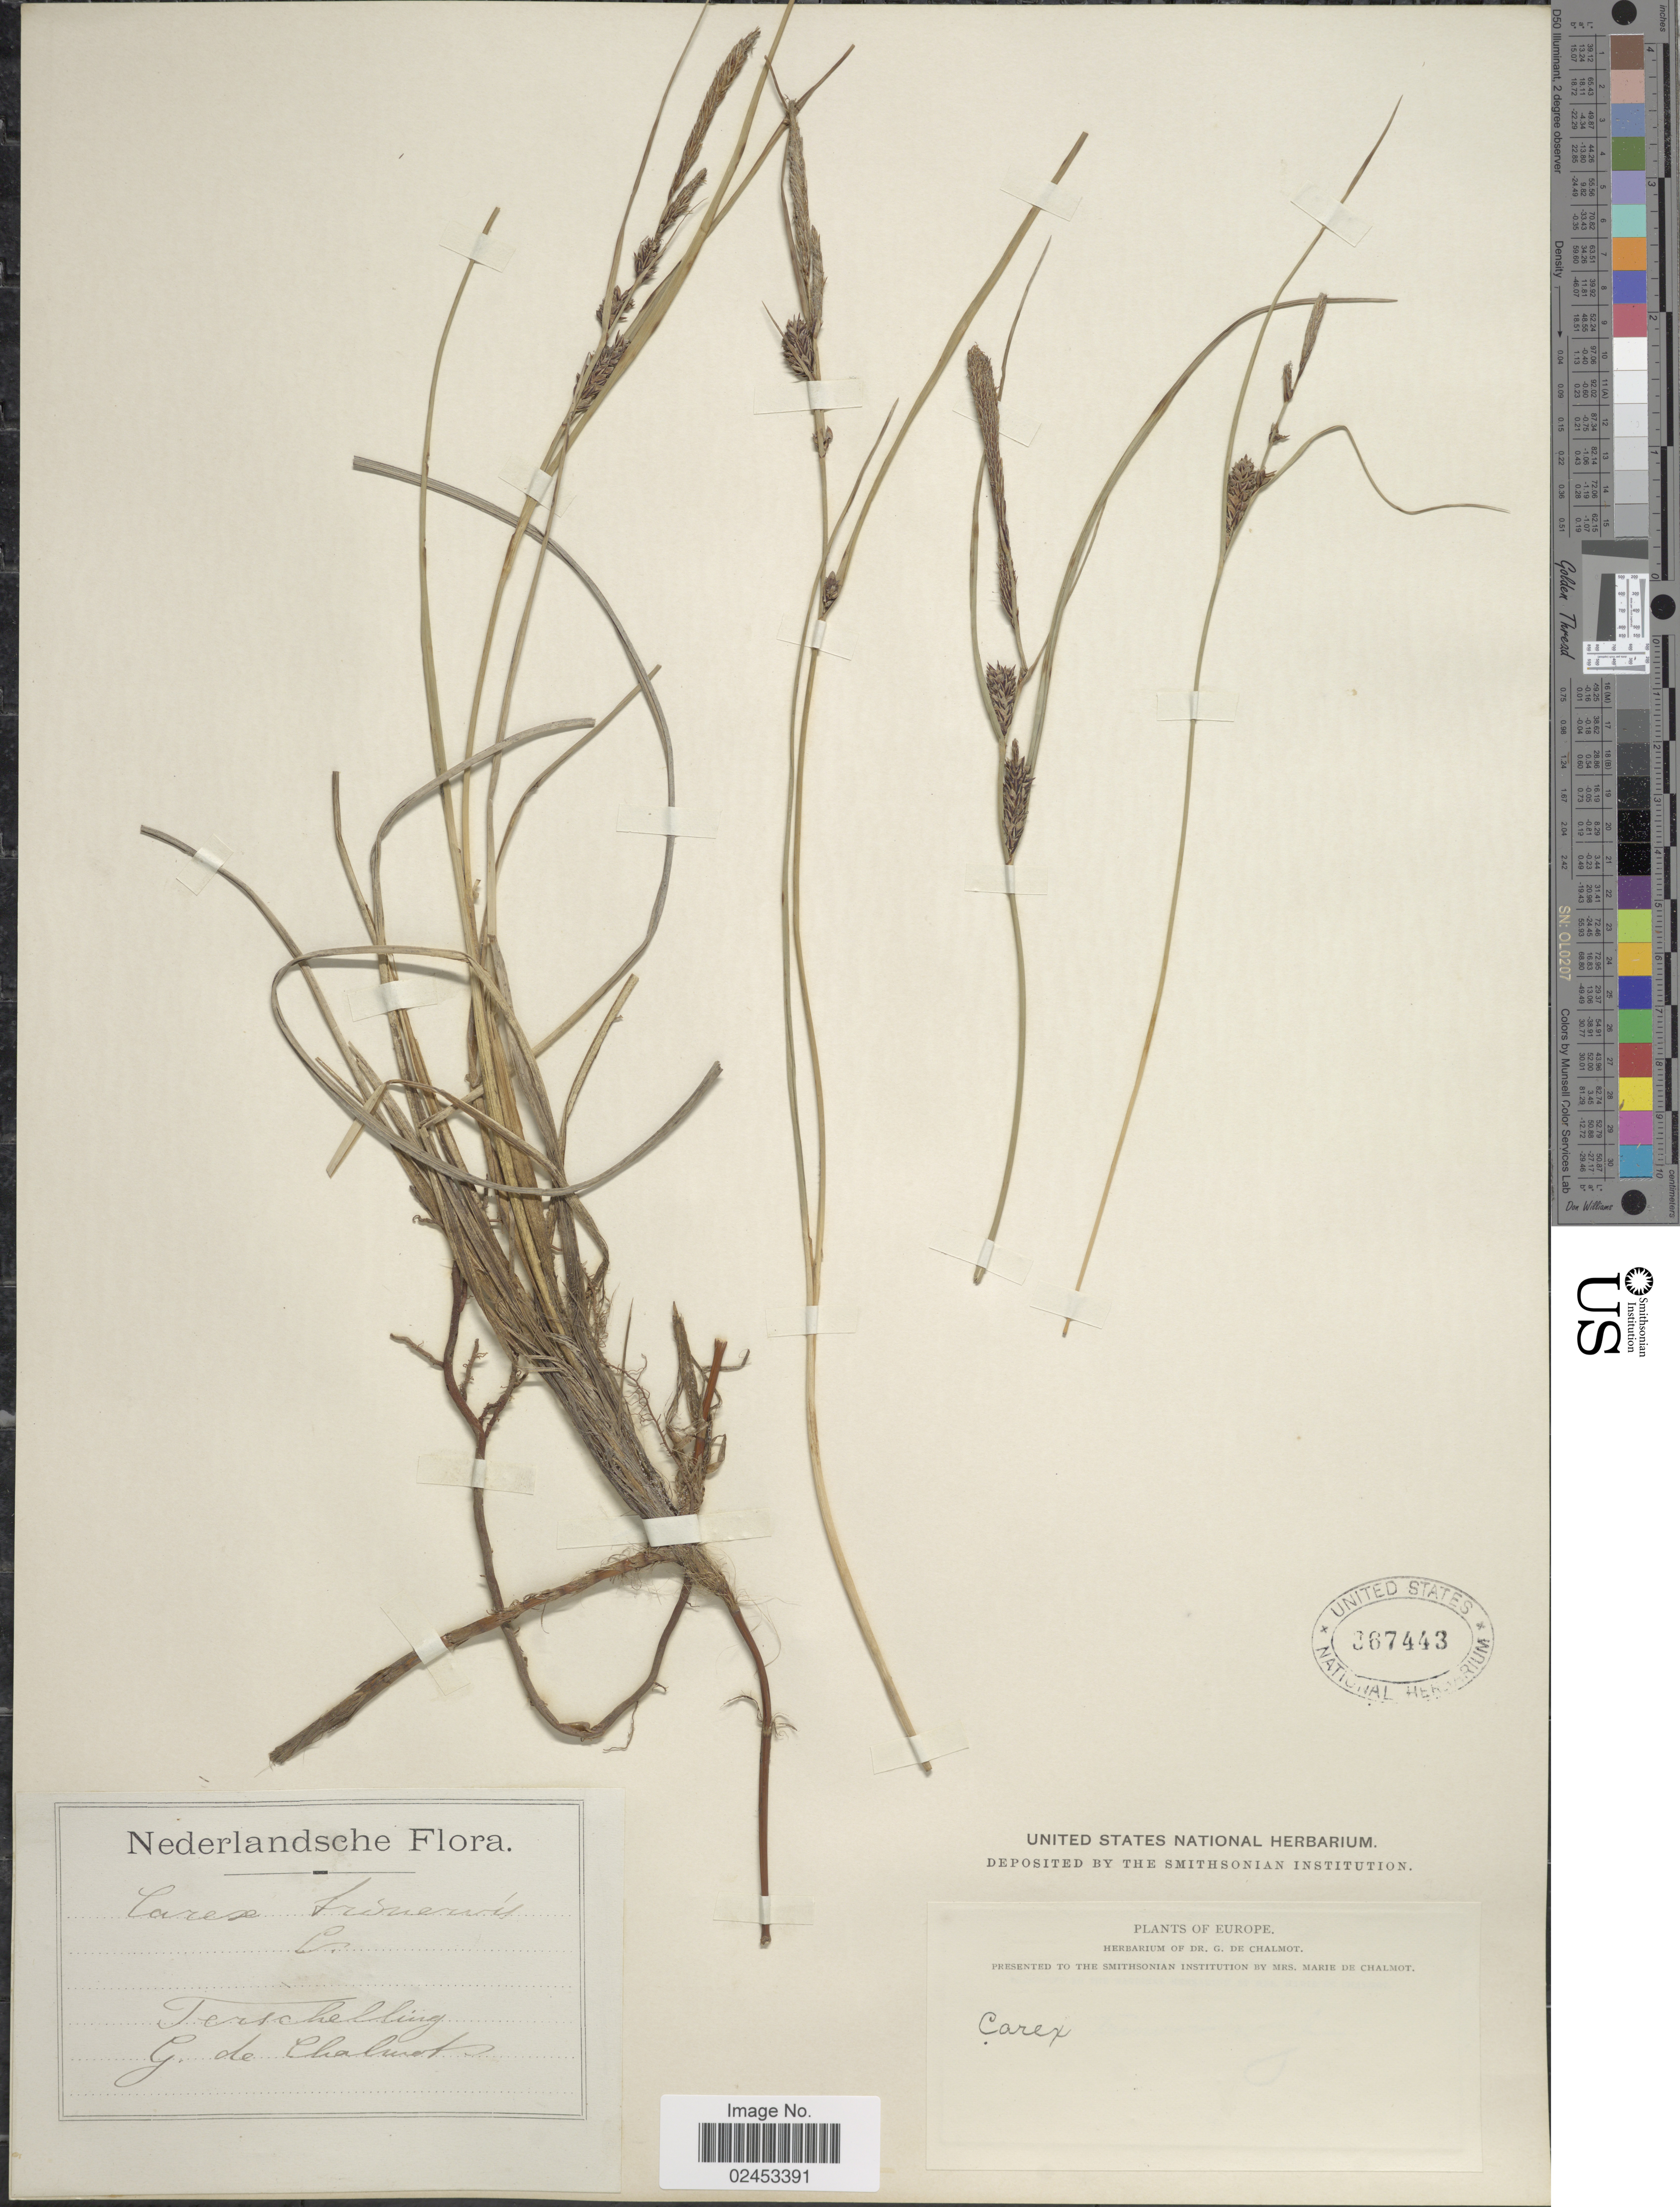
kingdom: Plantae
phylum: Tracheophyta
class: Liliopsida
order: Poales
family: Cyperaceae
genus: Carex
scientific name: Carex trinervis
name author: Degl.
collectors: G. de Chalmot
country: Netherlands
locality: Terschelling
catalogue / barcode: US 367443